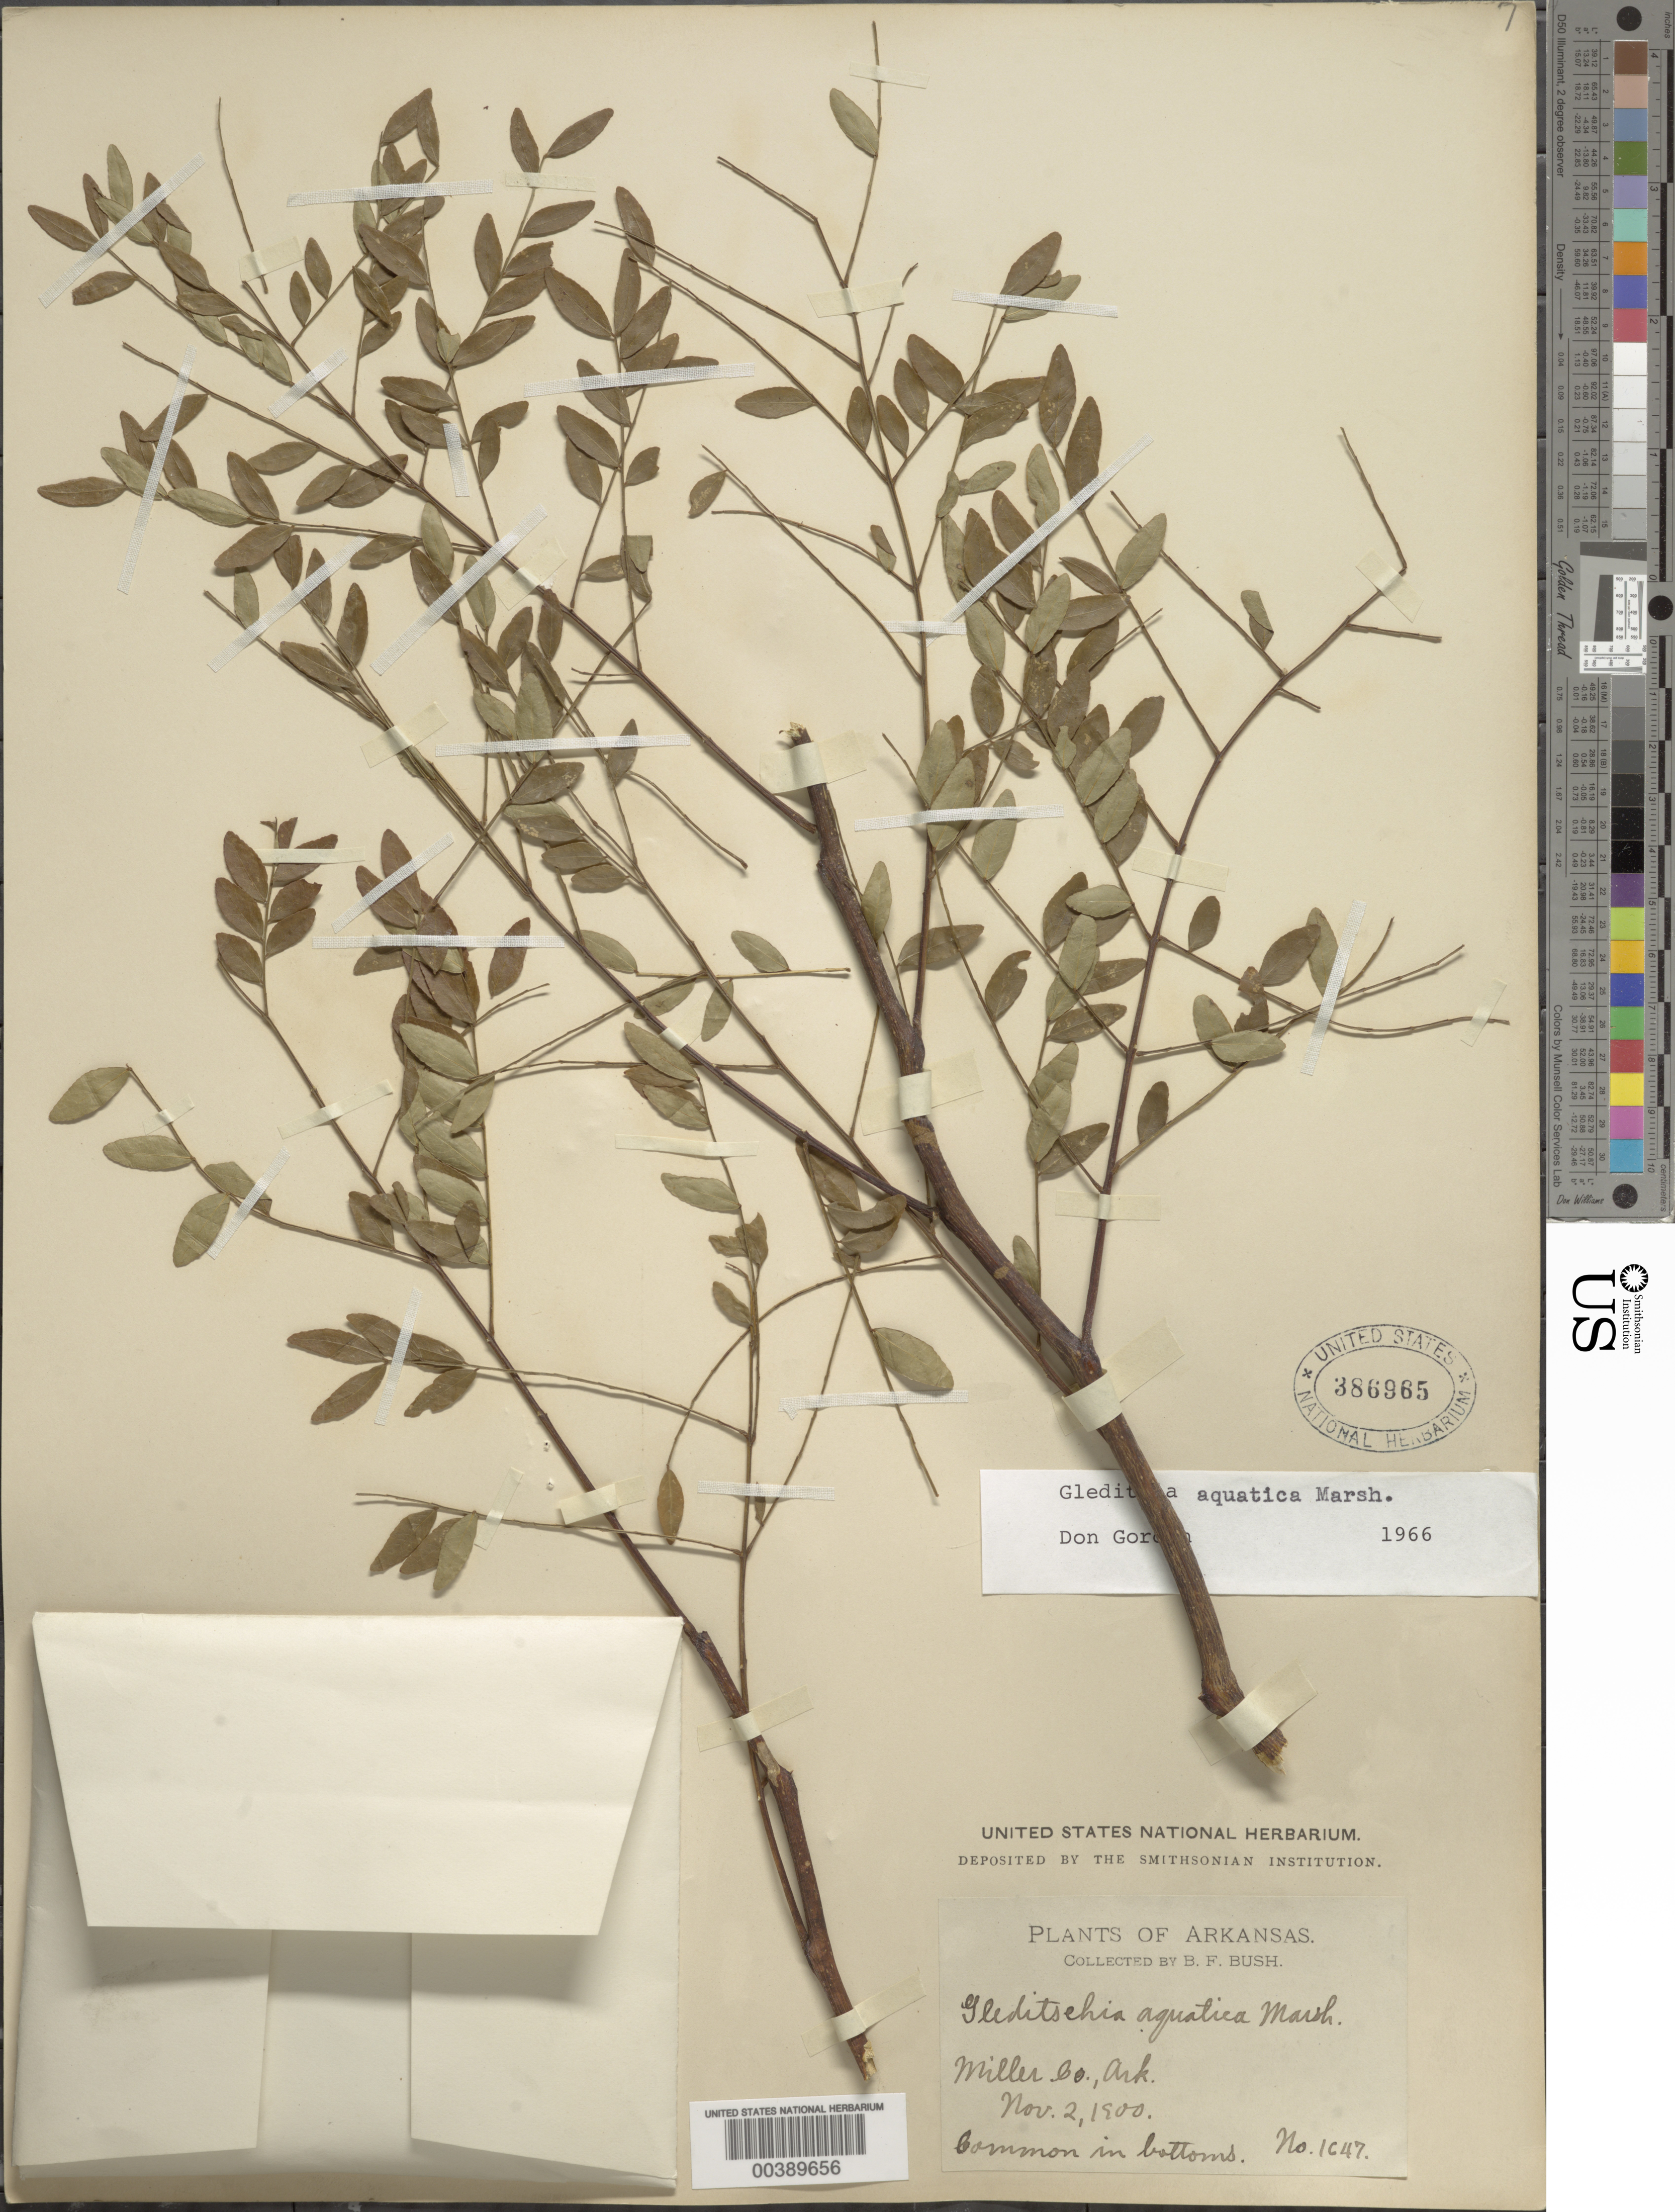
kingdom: Plantae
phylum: Tracheophyta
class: Magnoliopsida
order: Fabales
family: Fabaceae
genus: Gleditsia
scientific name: Gleditsia aquatica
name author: Marshall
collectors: B. F. Bush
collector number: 1647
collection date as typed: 02 Nov 1900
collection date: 1900-11-02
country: United States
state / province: Arkansas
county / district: Miller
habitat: In bottoms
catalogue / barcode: US 386965